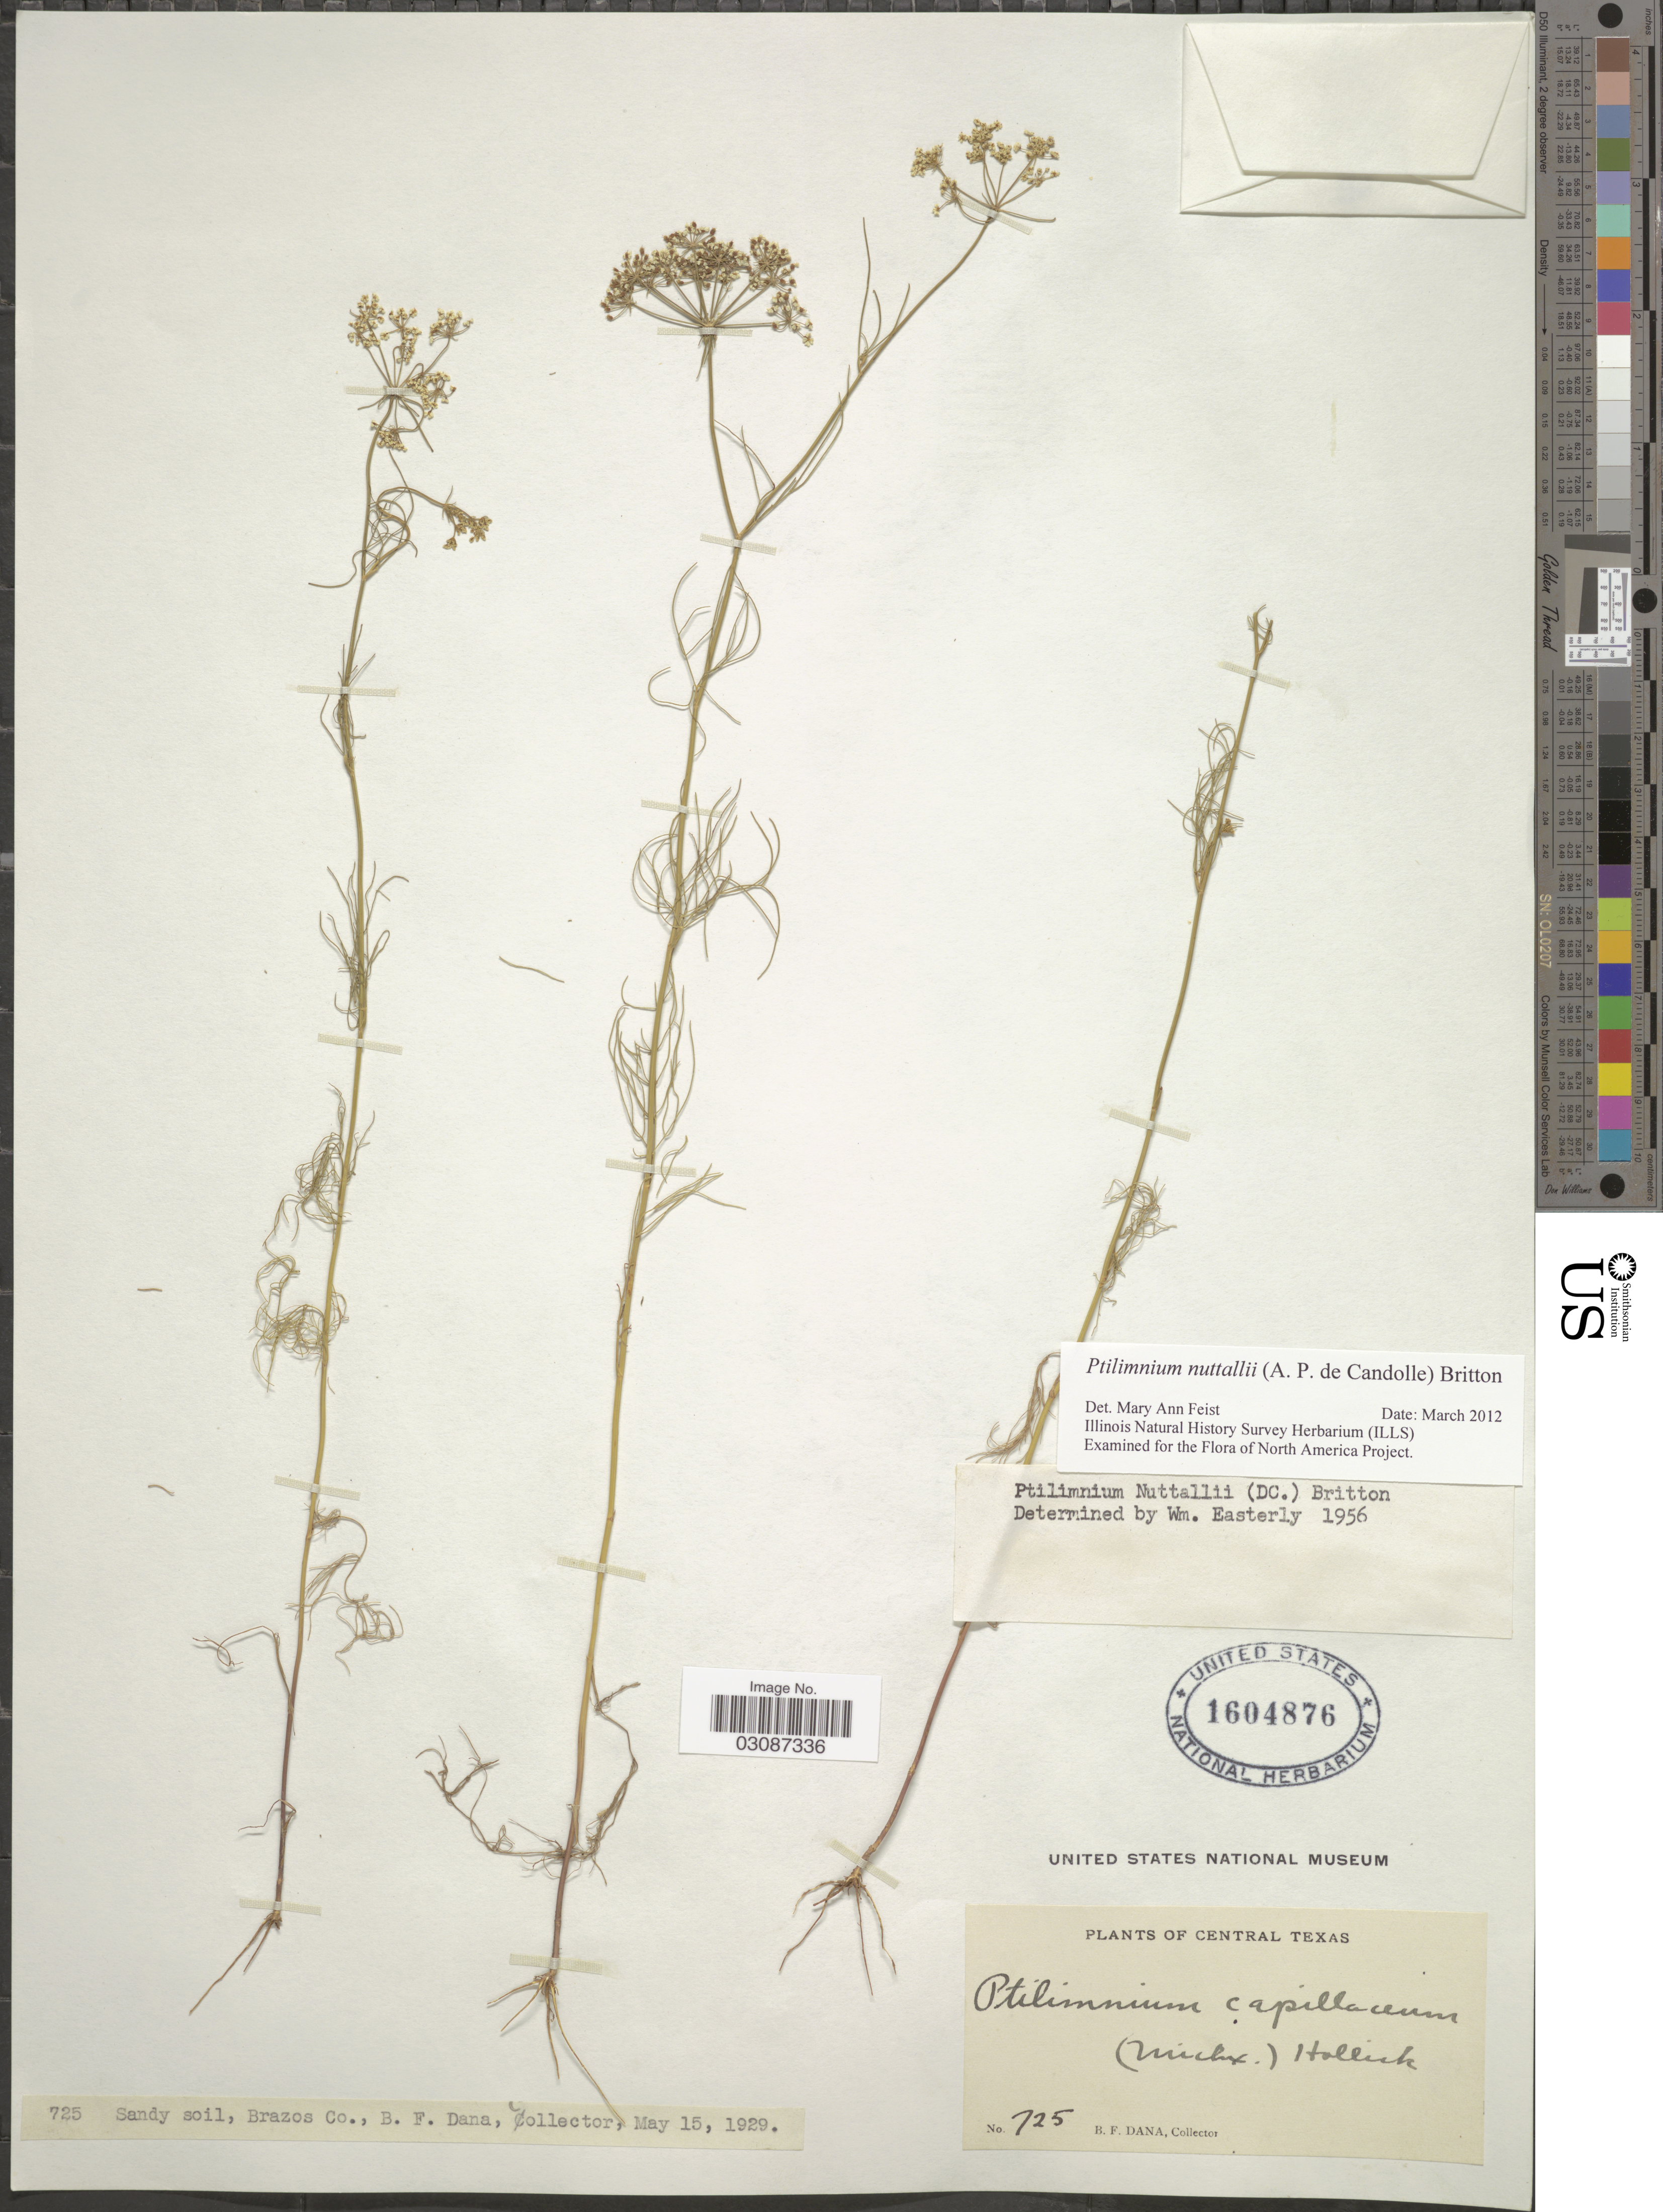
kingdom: Plantae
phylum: Tracheophyta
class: Magnoliopsida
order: Apiales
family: Apiaceae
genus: Ptilimnium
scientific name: Ptilimnium nuttallii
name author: (DC.) Britton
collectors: B. Dana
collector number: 725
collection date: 1929-05-15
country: United States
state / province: Texas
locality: Central Texas. Brazos Co.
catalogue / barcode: US 1604876